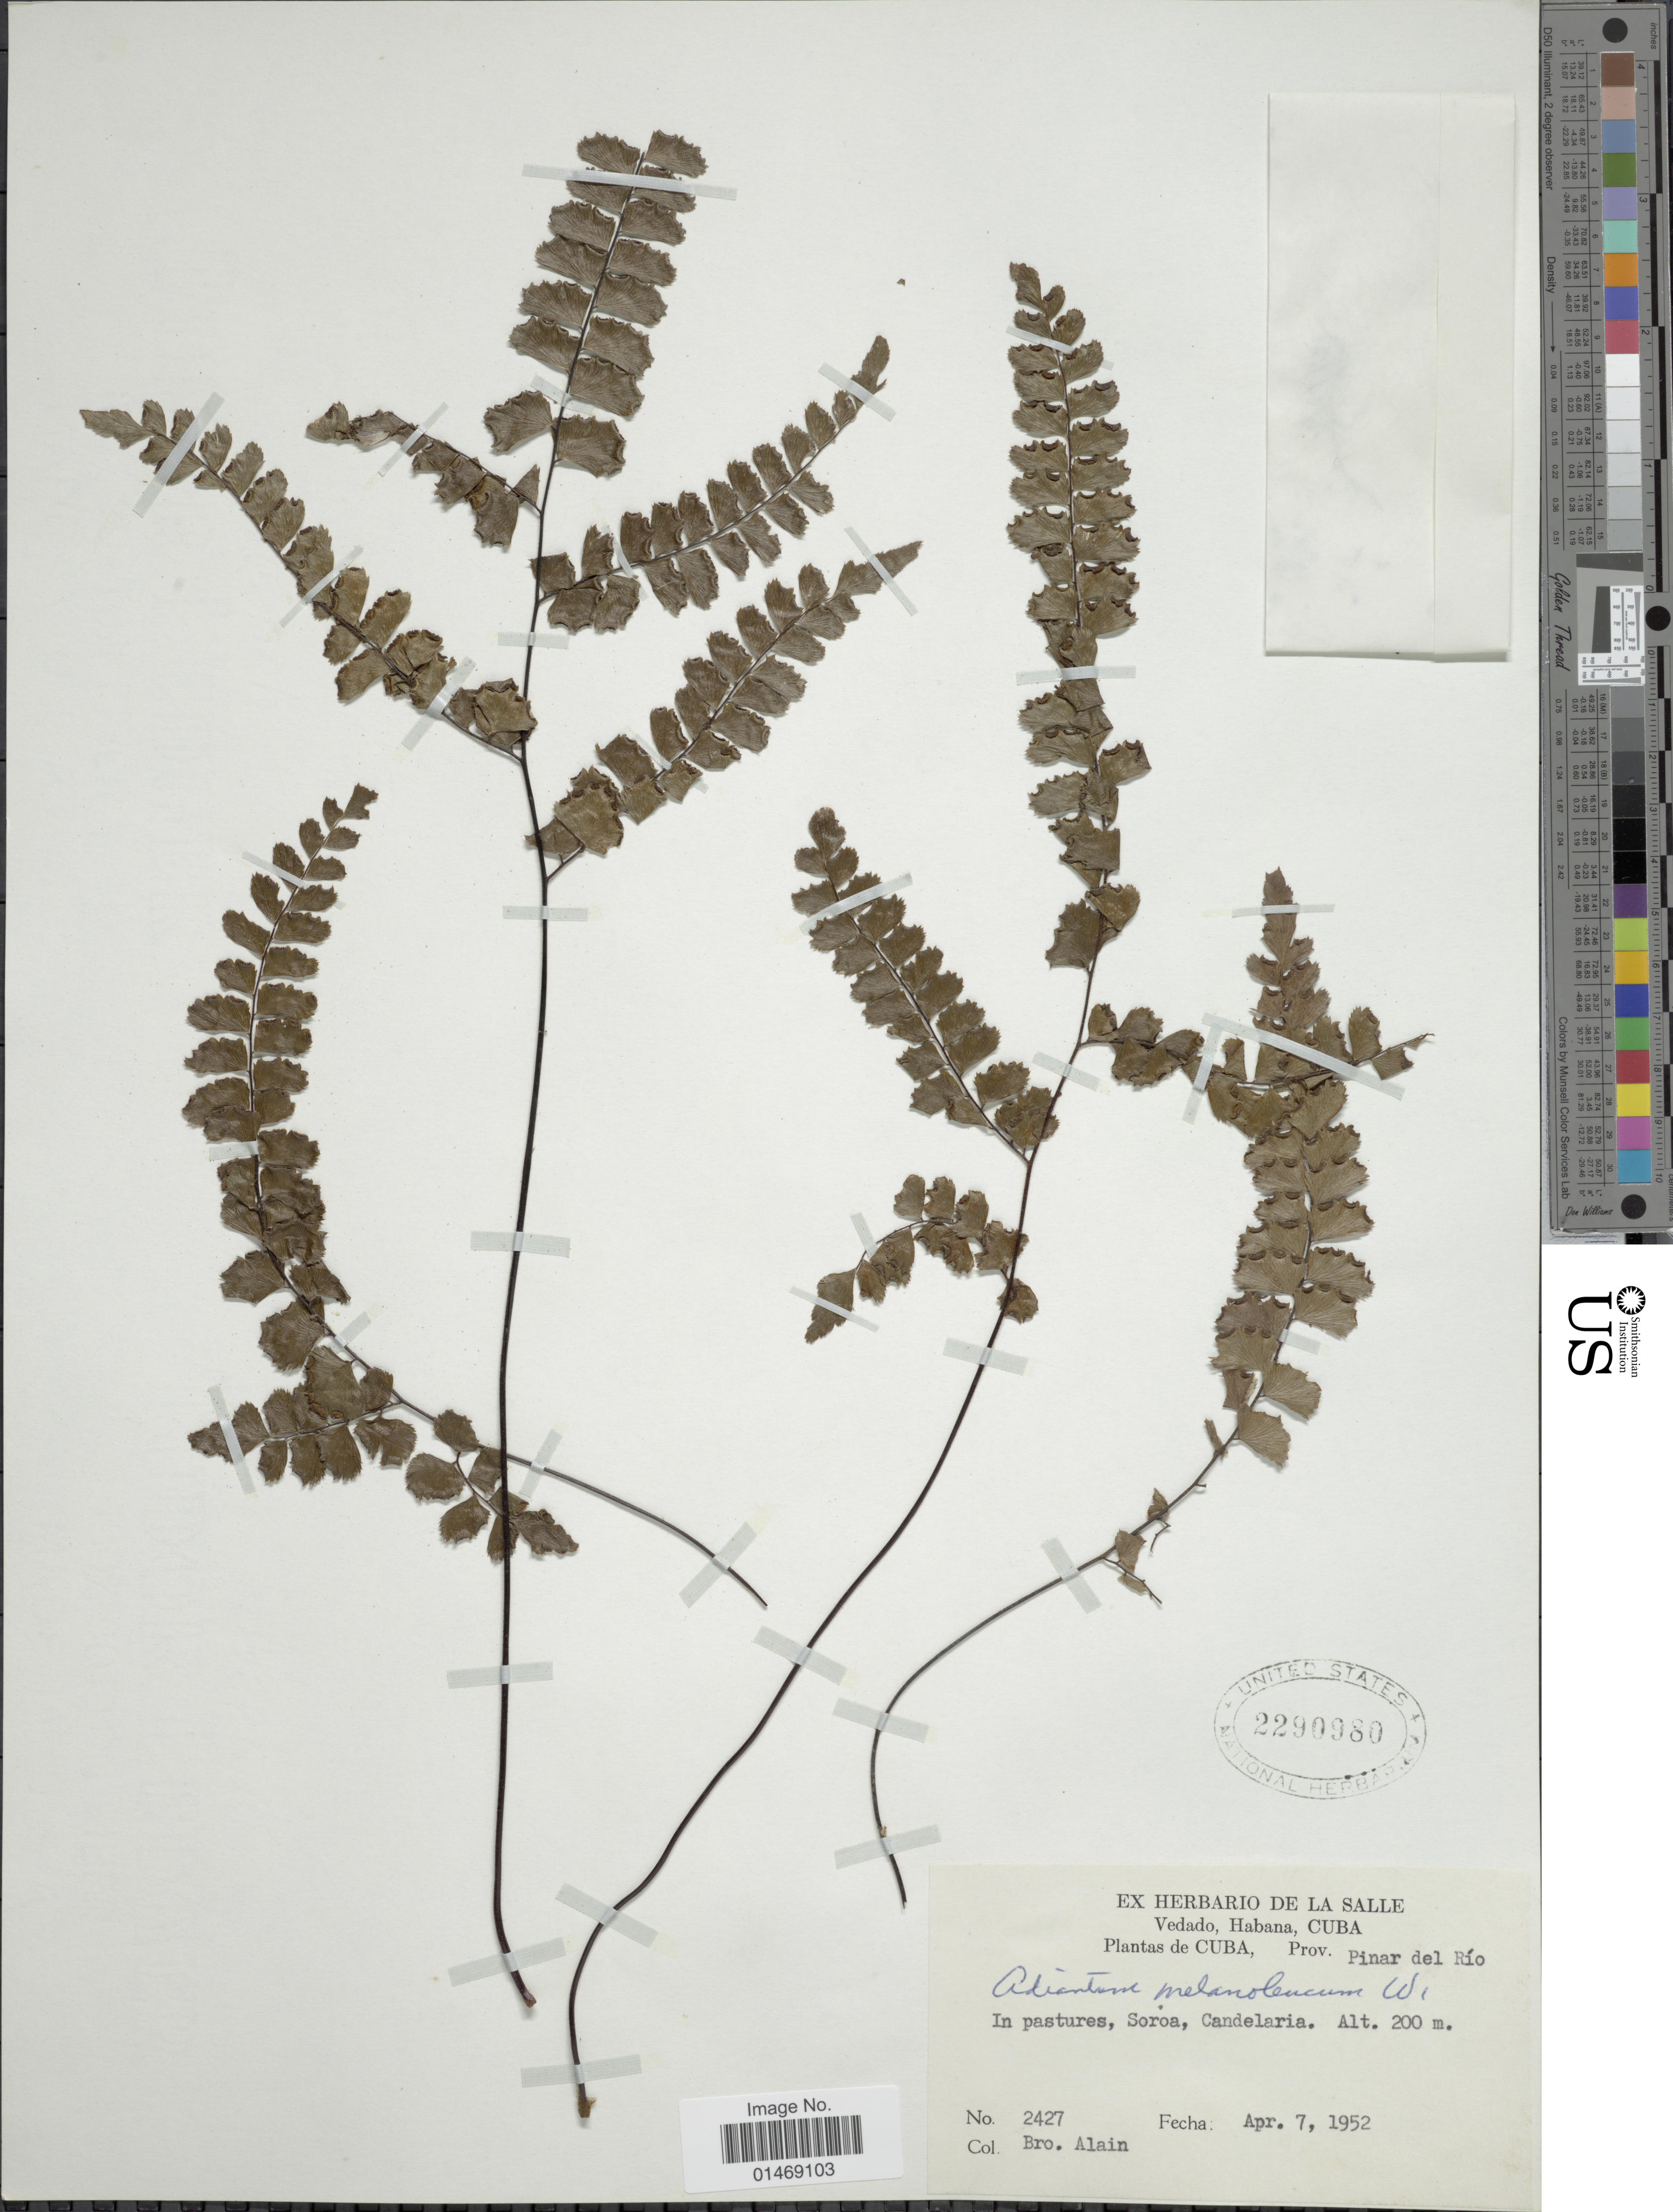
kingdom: Plantae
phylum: Tracheophyta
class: Polypodiopsida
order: Polypodiales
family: Pteridaceae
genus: Adiantum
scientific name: Adiantum melanoleucum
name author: Willd.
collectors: A. H. Liogier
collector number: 2427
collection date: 1952-04-07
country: Cuba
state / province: Pinar del Río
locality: Vedado, Habana, In pastures, Soroa, Candelaria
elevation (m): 200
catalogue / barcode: US 2290980